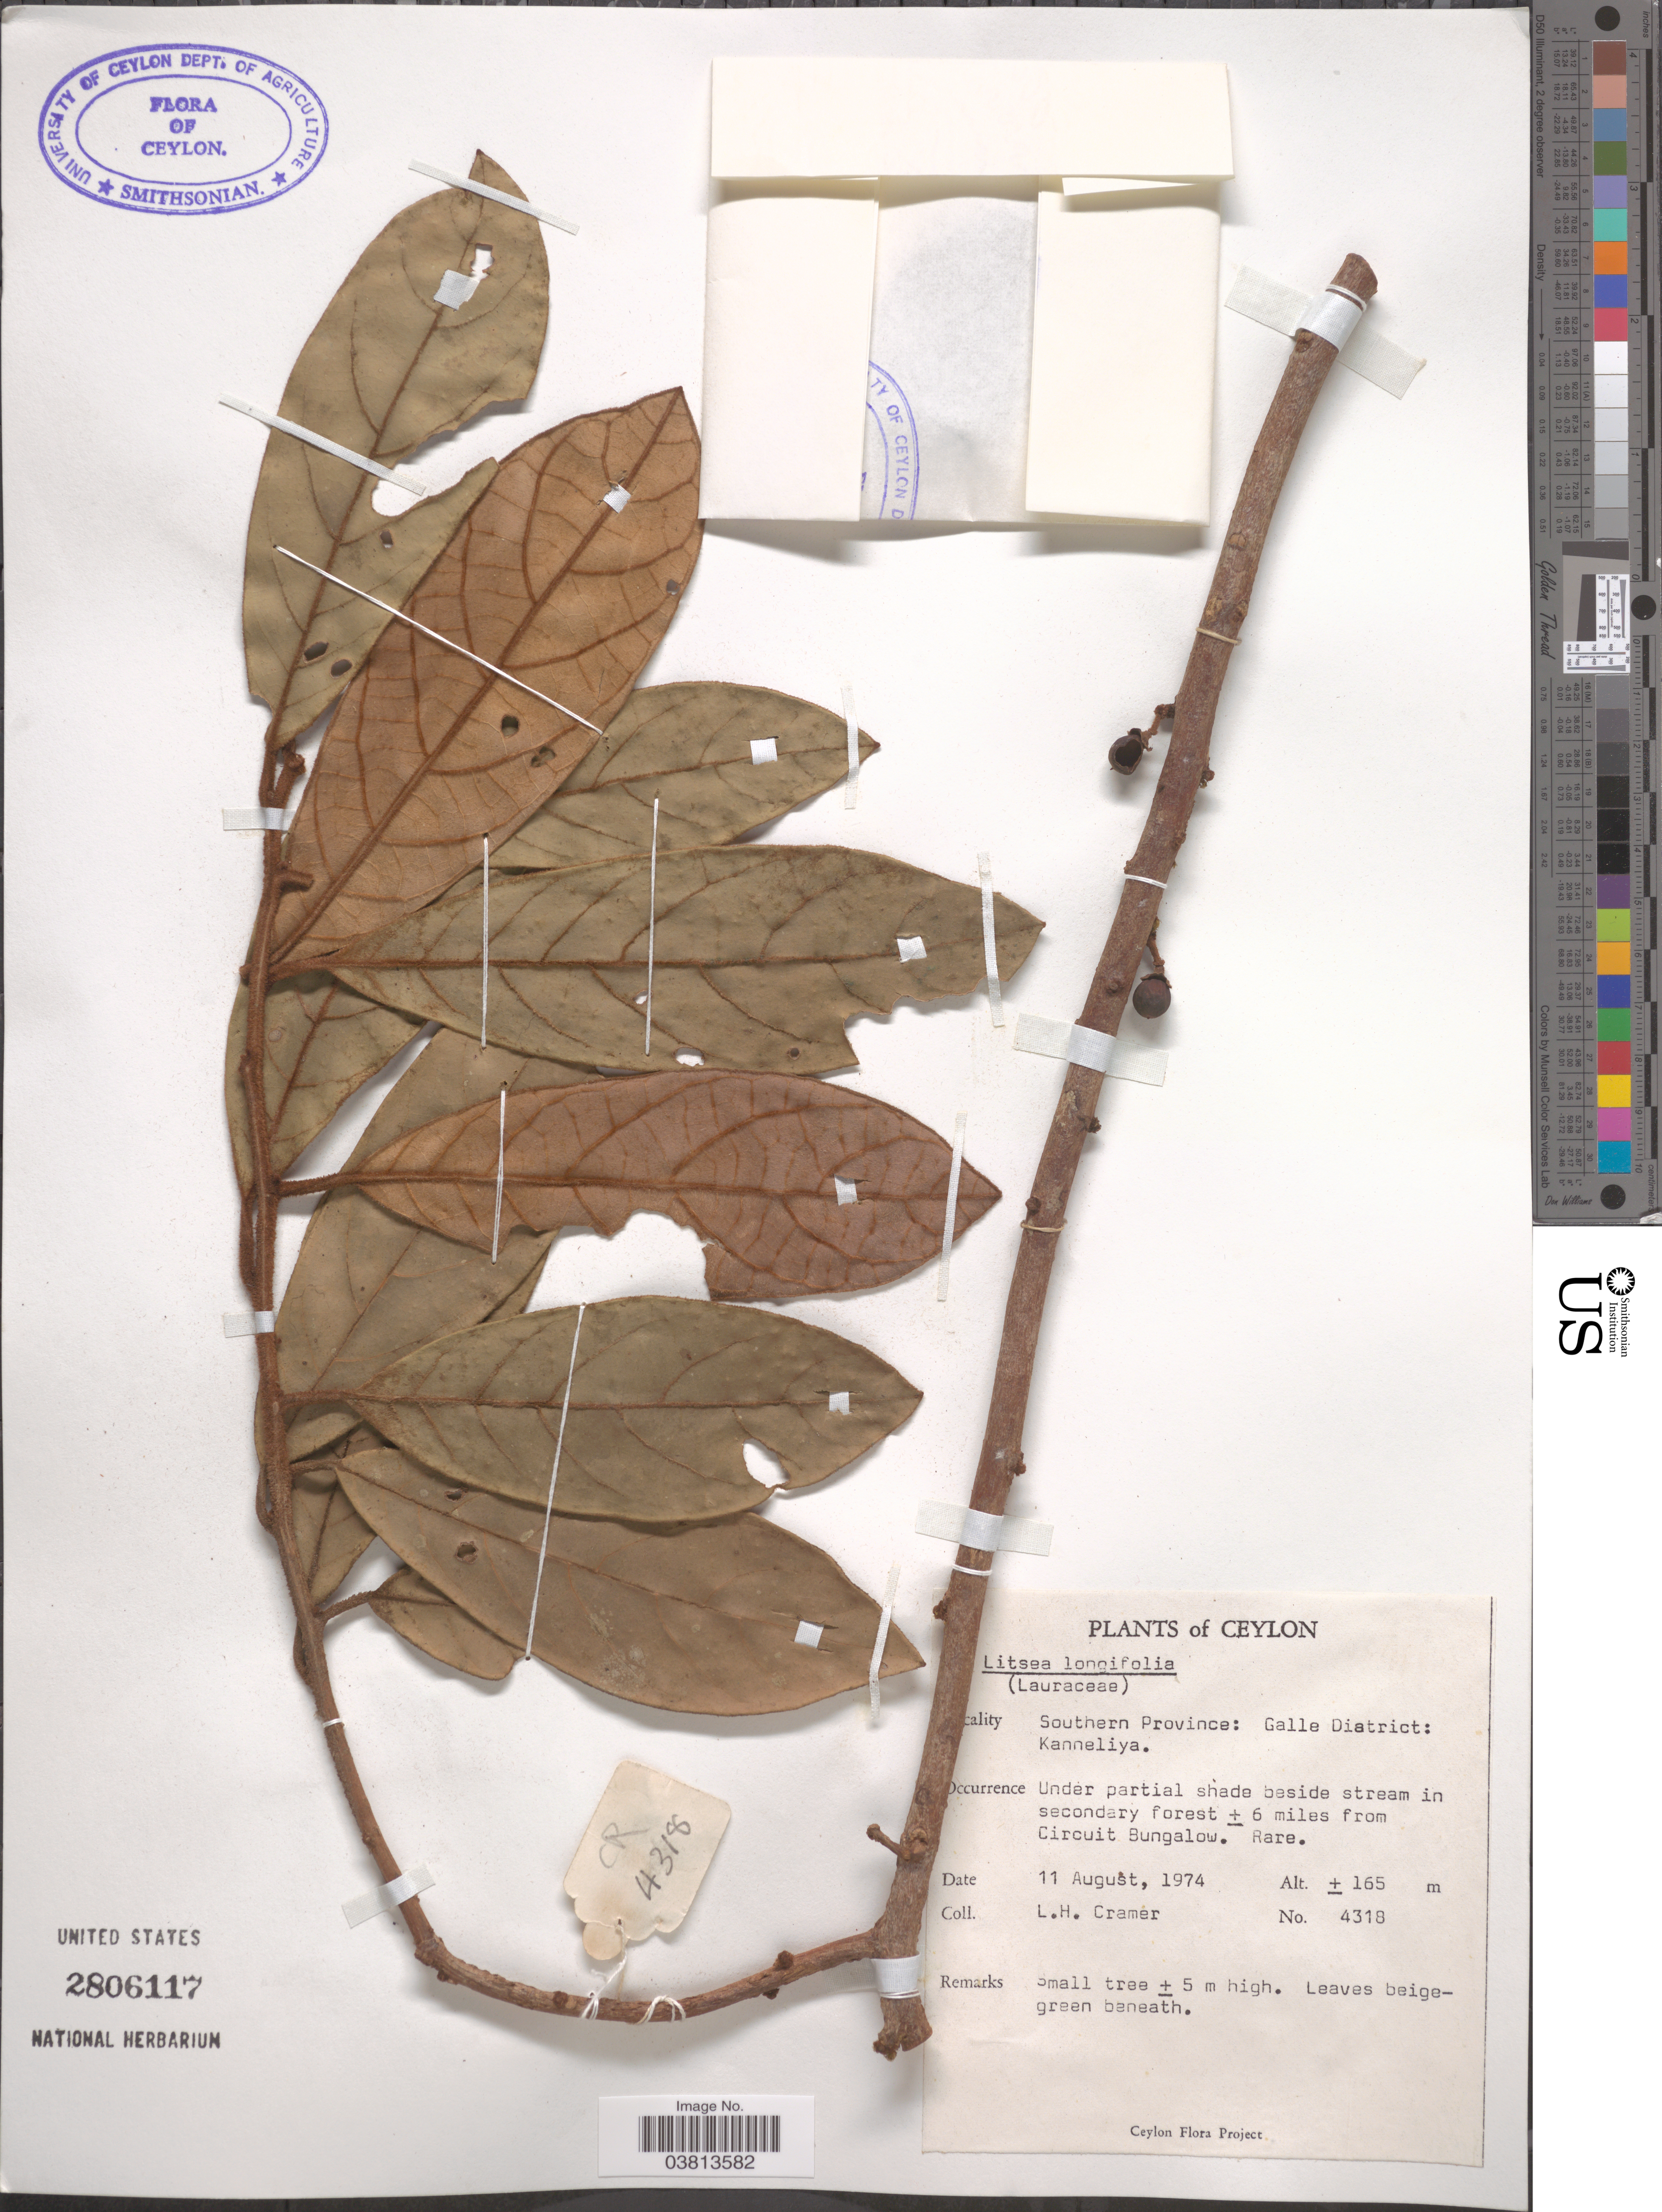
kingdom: Plantae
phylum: Tracheophyta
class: Magnoliopsida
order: Laurales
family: Lauraceae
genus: Litsea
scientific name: Litsea longifolia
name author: (Nees) Trimen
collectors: L. H. Cramer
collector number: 4318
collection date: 1974-08-11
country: Sri Lanka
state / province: Southern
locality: Ceylon. Galle District: Kanneliya. Beside stream in secondary forest ± 6 miles from Circuit Bungalow.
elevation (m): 165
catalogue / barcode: US 2806117